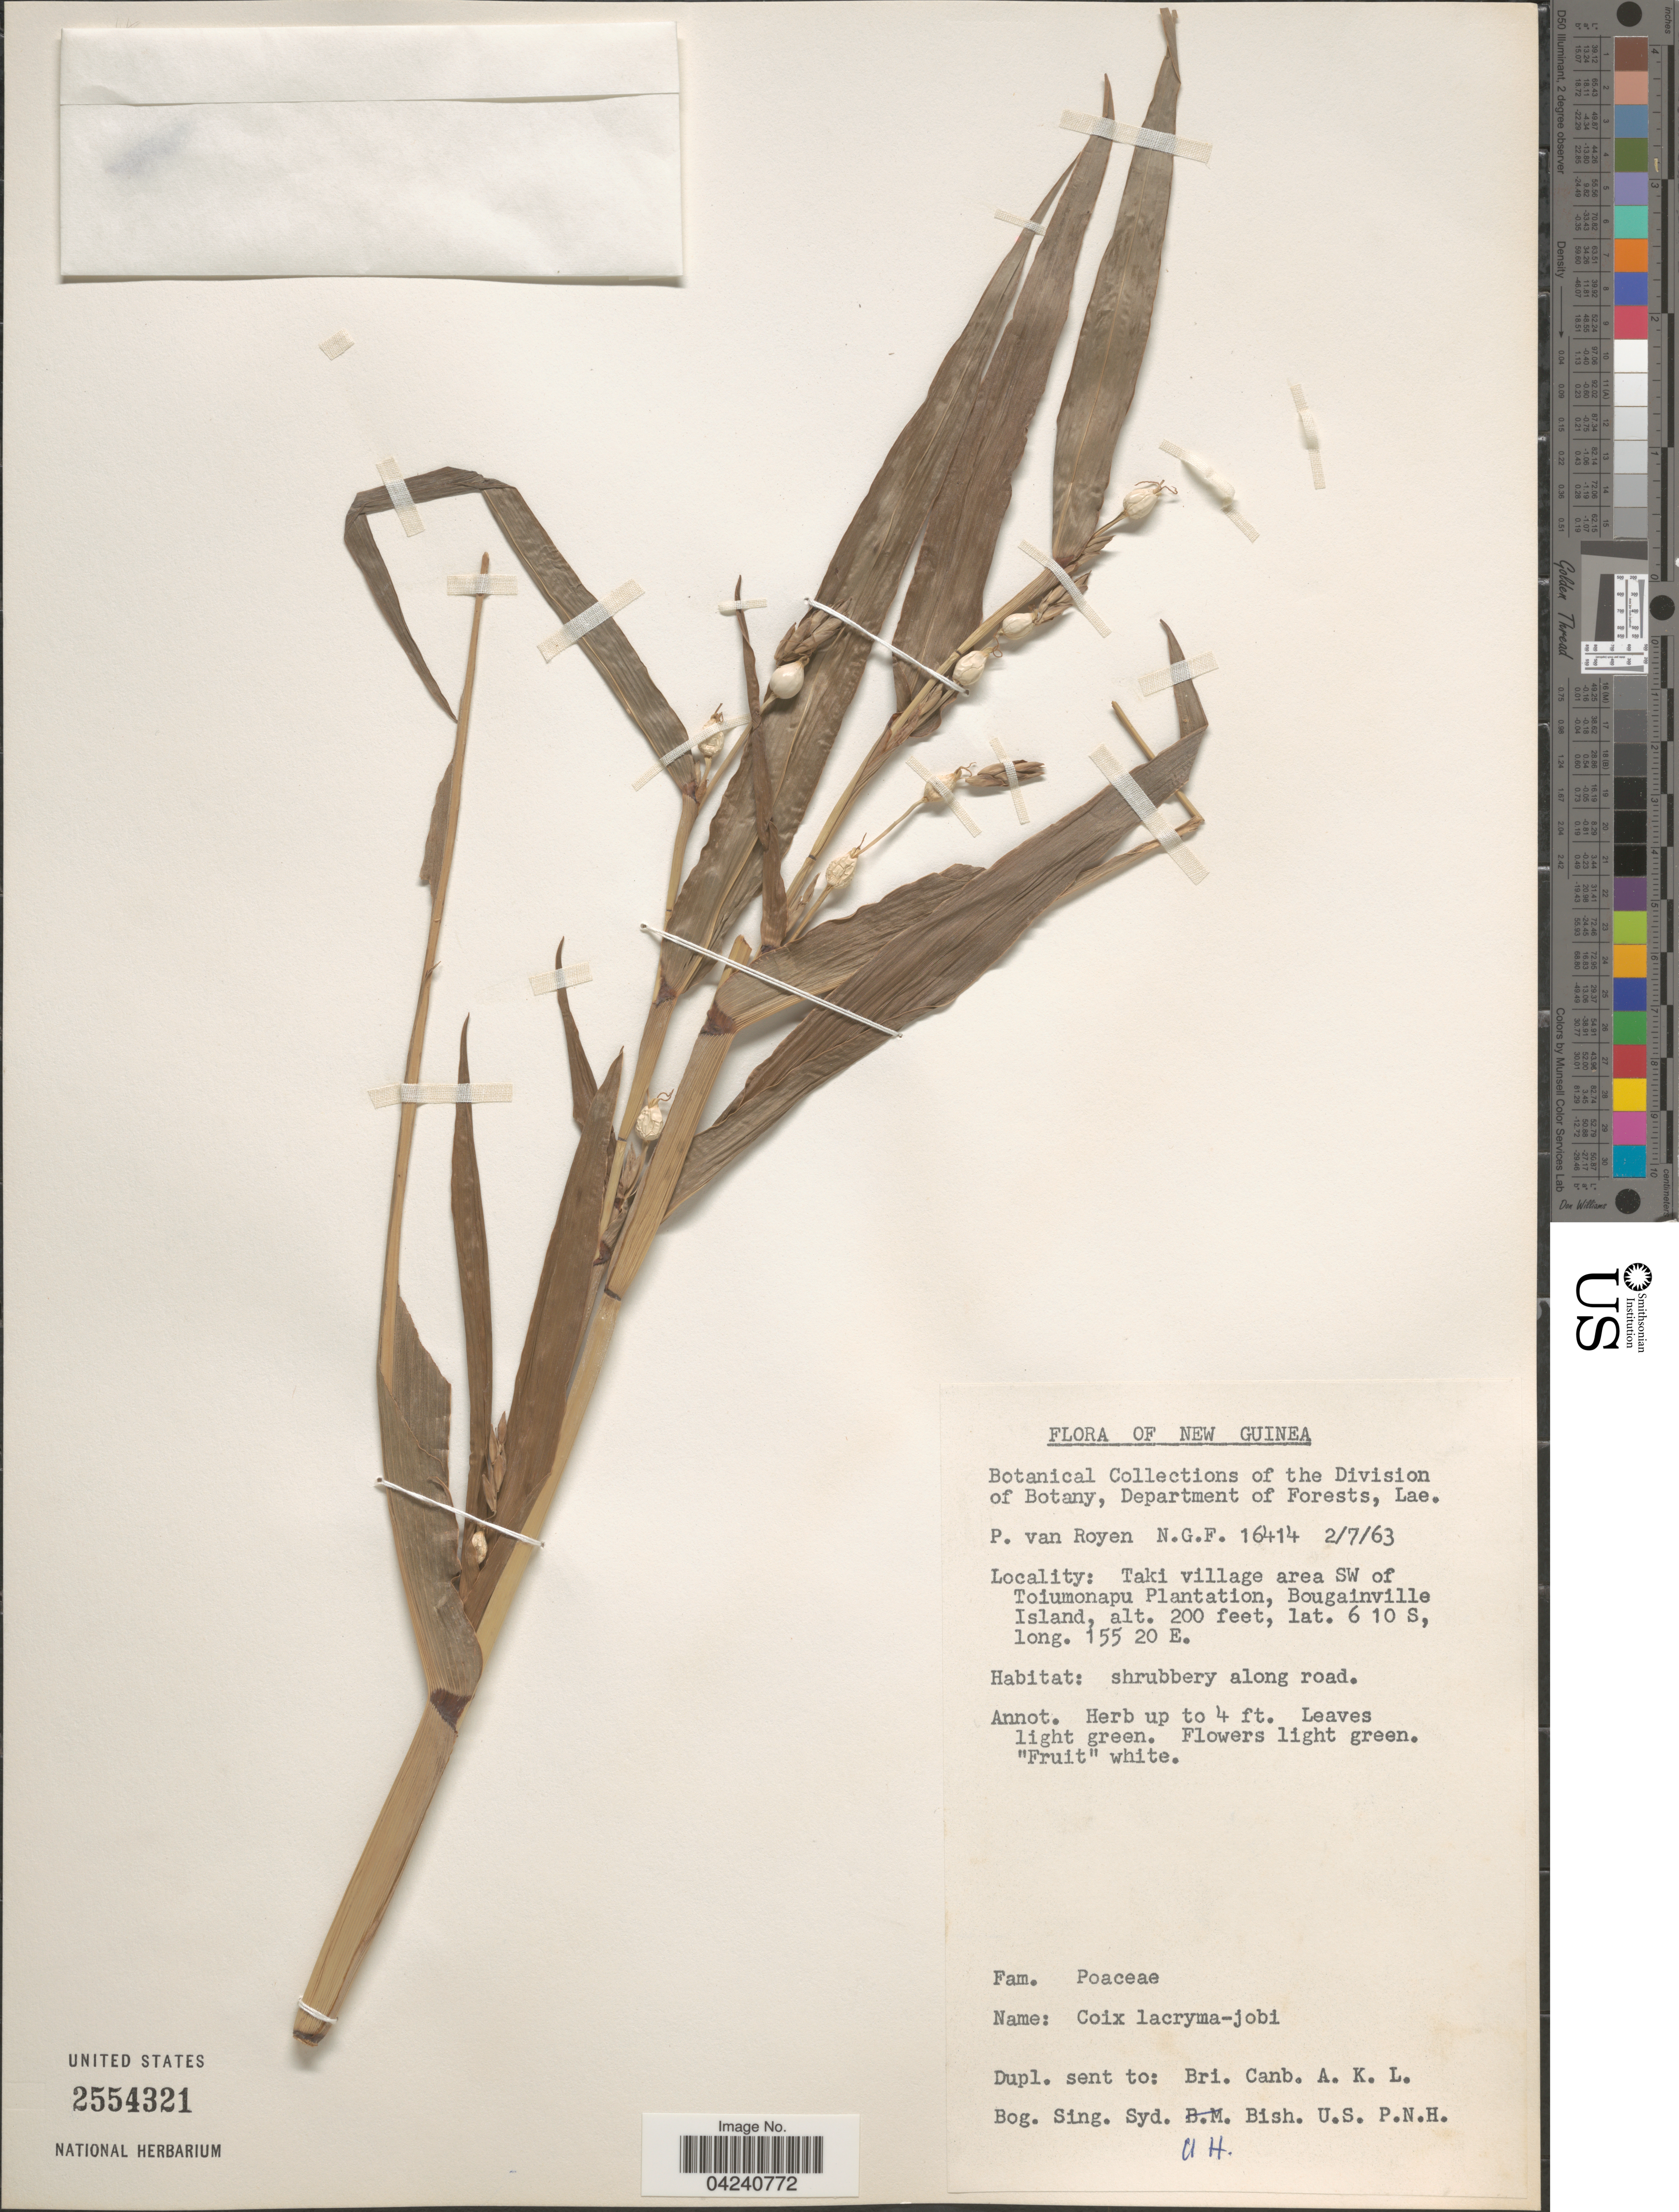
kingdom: Plantae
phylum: Tracheophyta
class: Liliopsida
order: Poales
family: Poaceae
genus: Coix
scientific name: Coix lacryma-jobi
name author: L.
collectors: P. van Royen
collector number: NGF16414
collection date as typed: Transcribed d/m/y: 2/7/63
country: Papua New Guinea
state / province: Bougainville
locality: New Guinea. Taki village area SW of Toiumonapu Plantation, Bougainville Island.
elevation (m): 61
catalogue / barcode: US 2554321